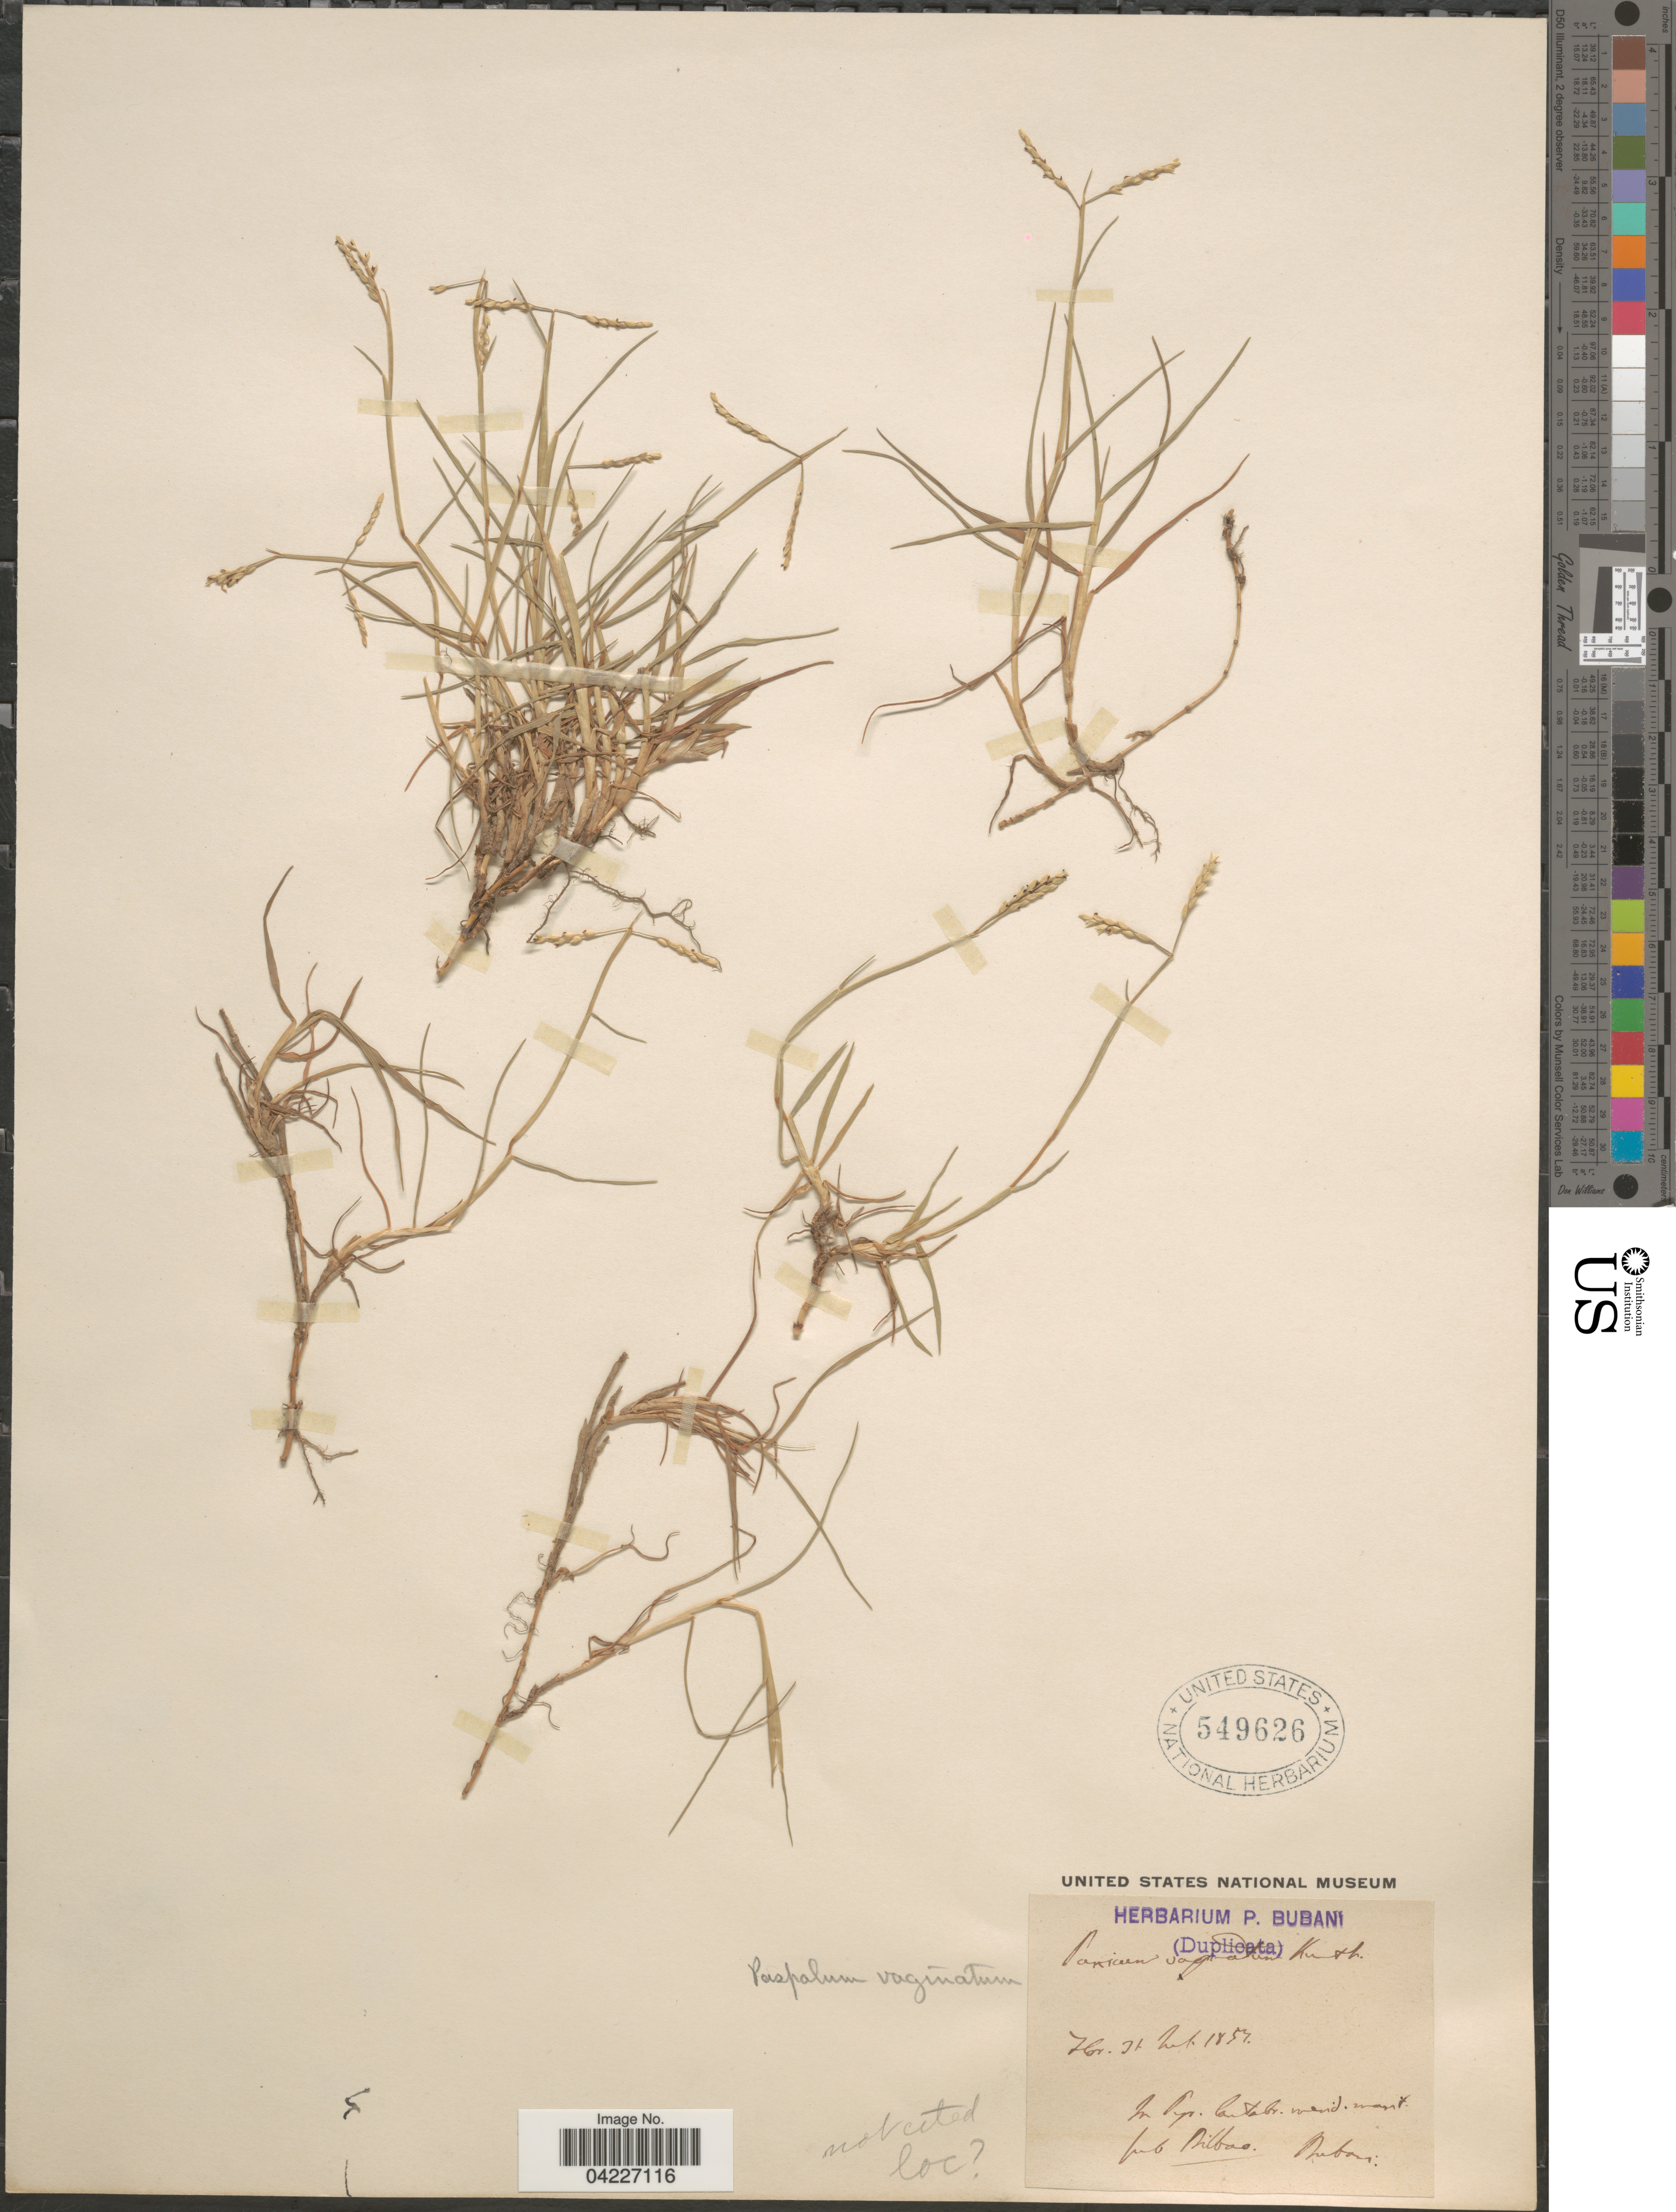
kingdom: Plantae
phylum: Tracheophyta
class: Liliopsida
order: Poales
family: Poaceae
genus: Paspalum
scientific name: Paspalum distichum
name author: L.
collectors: P. Bubani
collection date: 1859-07-31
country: Spain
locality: In Pyr. Cantabr. merid. Marit. [illegible text] Bilbao.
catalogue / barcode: US 549626